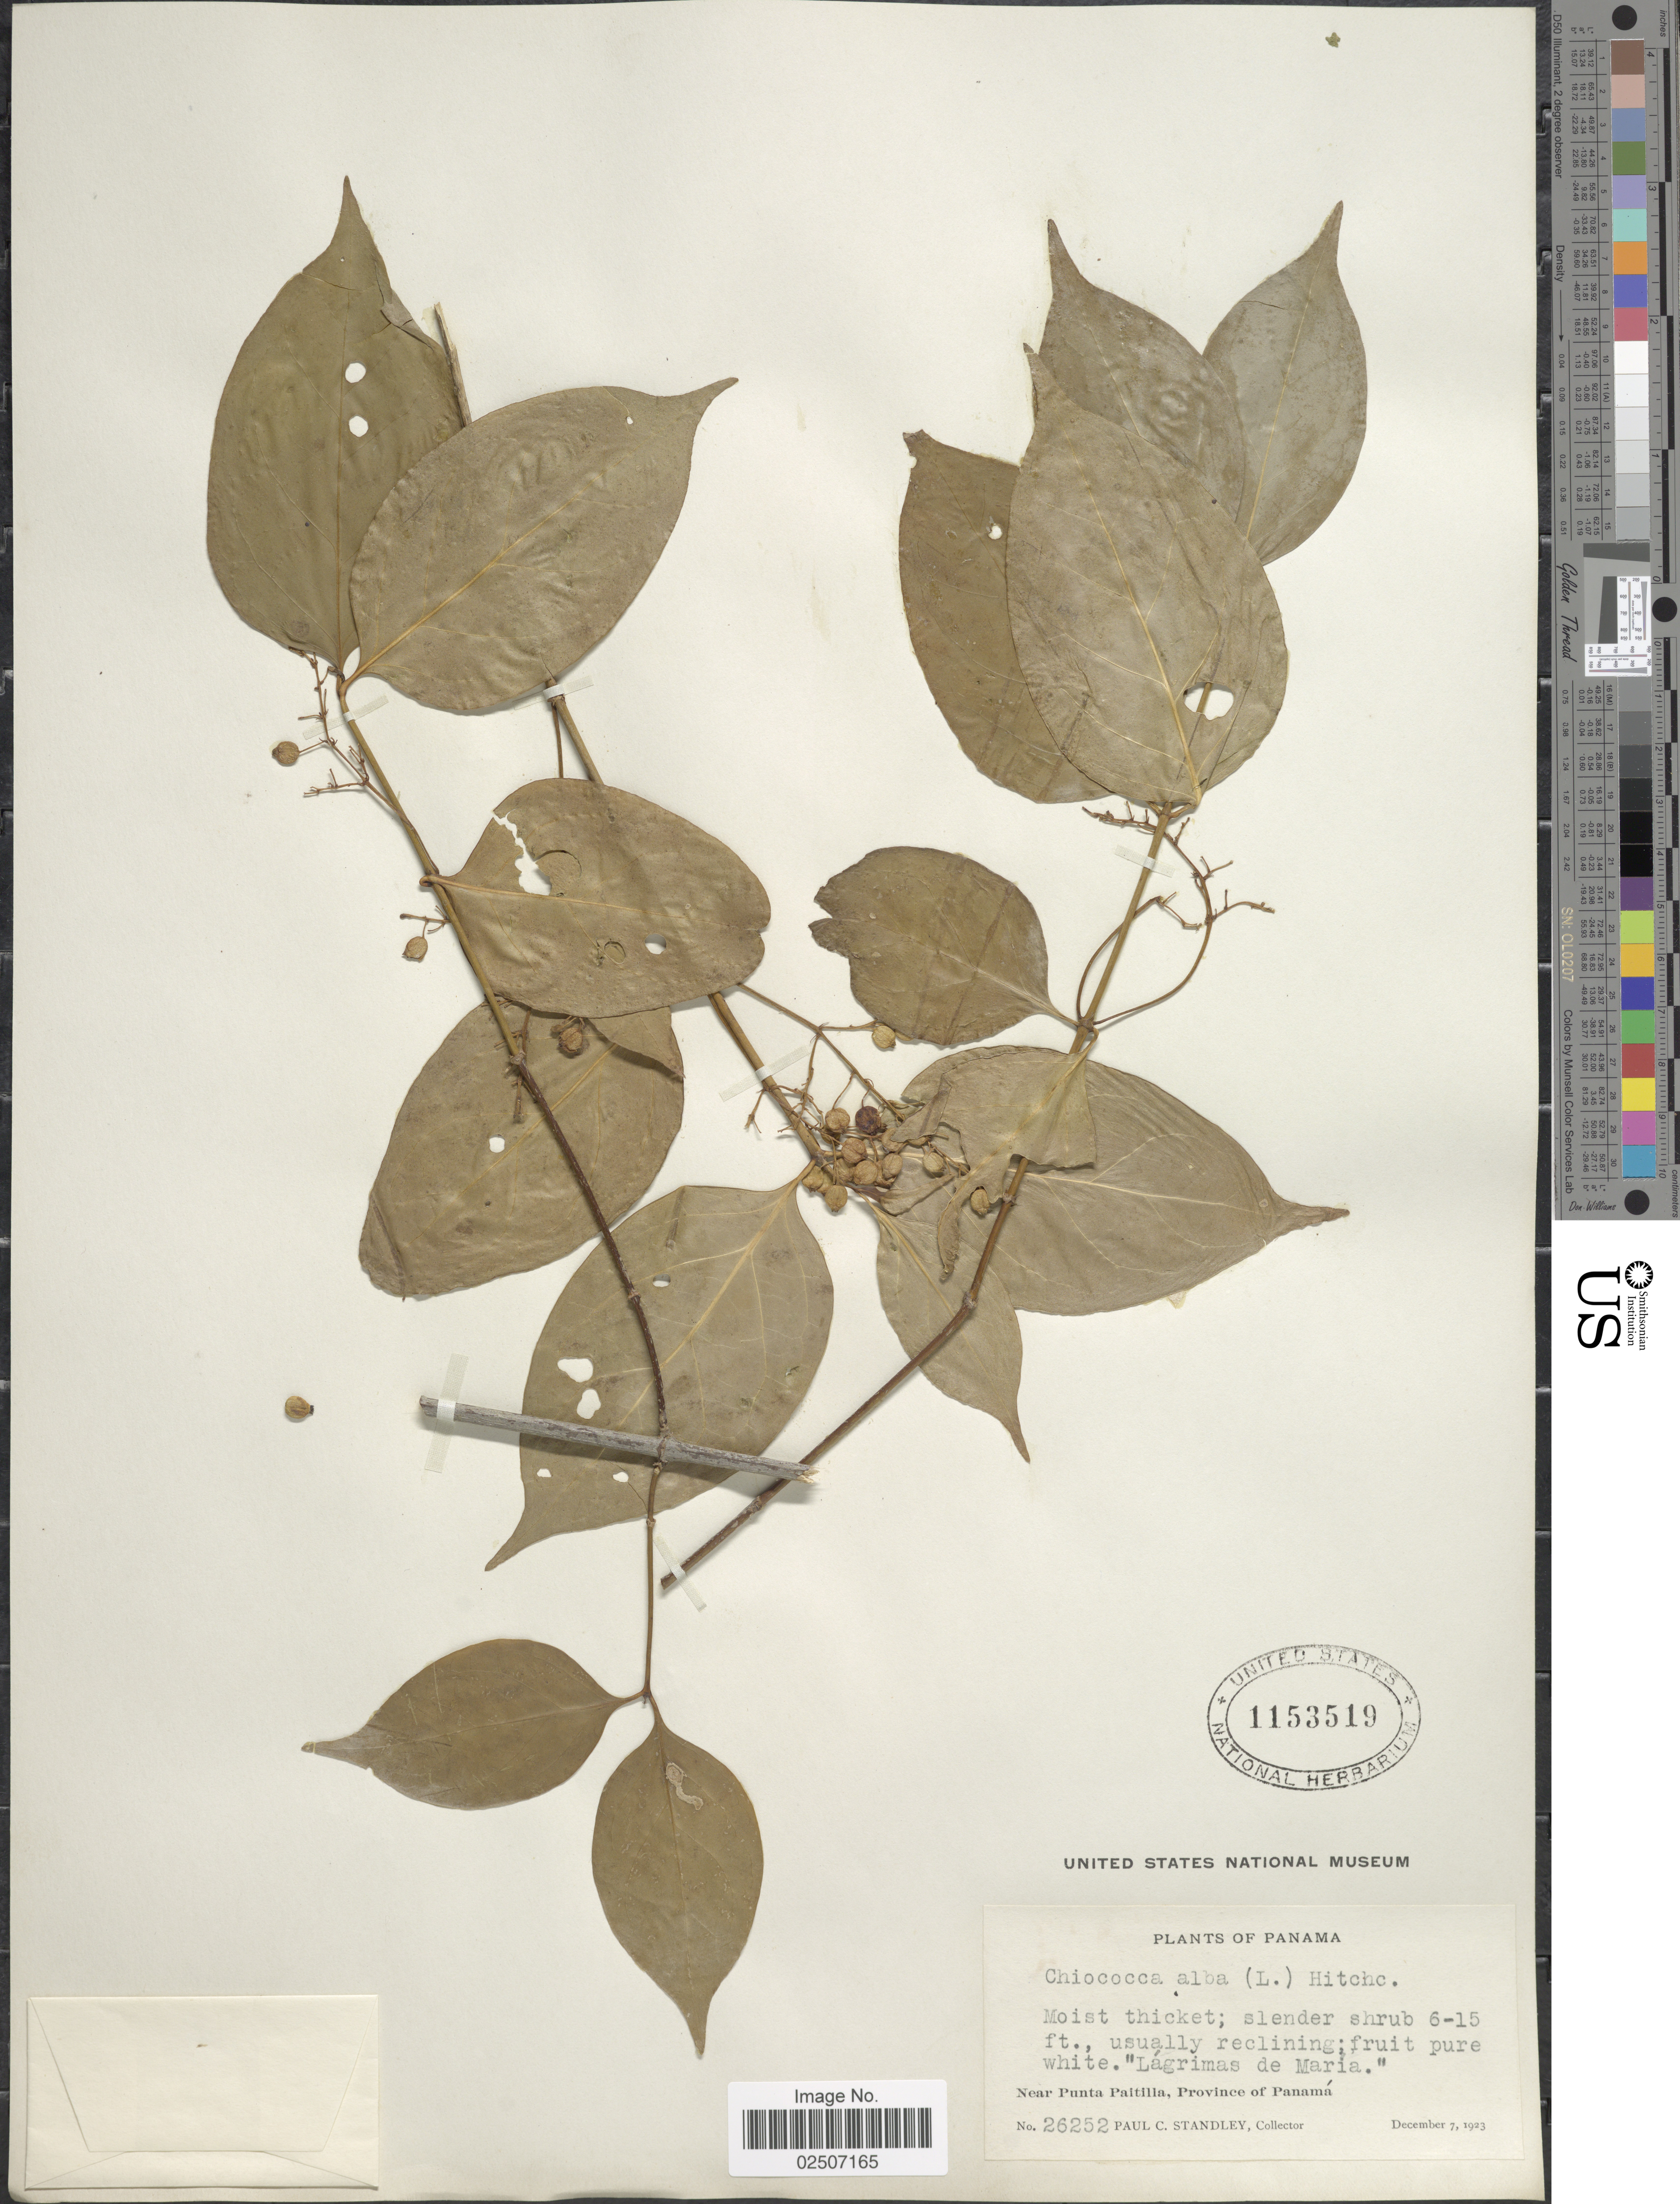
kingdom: Plantae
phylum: Tracheophyta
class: Magnoliopsida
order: Gentianales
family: Rubiaceae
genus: Chiococca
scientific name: Chiococca alba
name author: (L.) Hitchc.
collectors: P. C. Standley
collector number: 26252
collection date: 1923-12-07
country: Panama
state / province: Panamá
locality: Lagrimas de Maria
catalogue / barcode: US 1153519